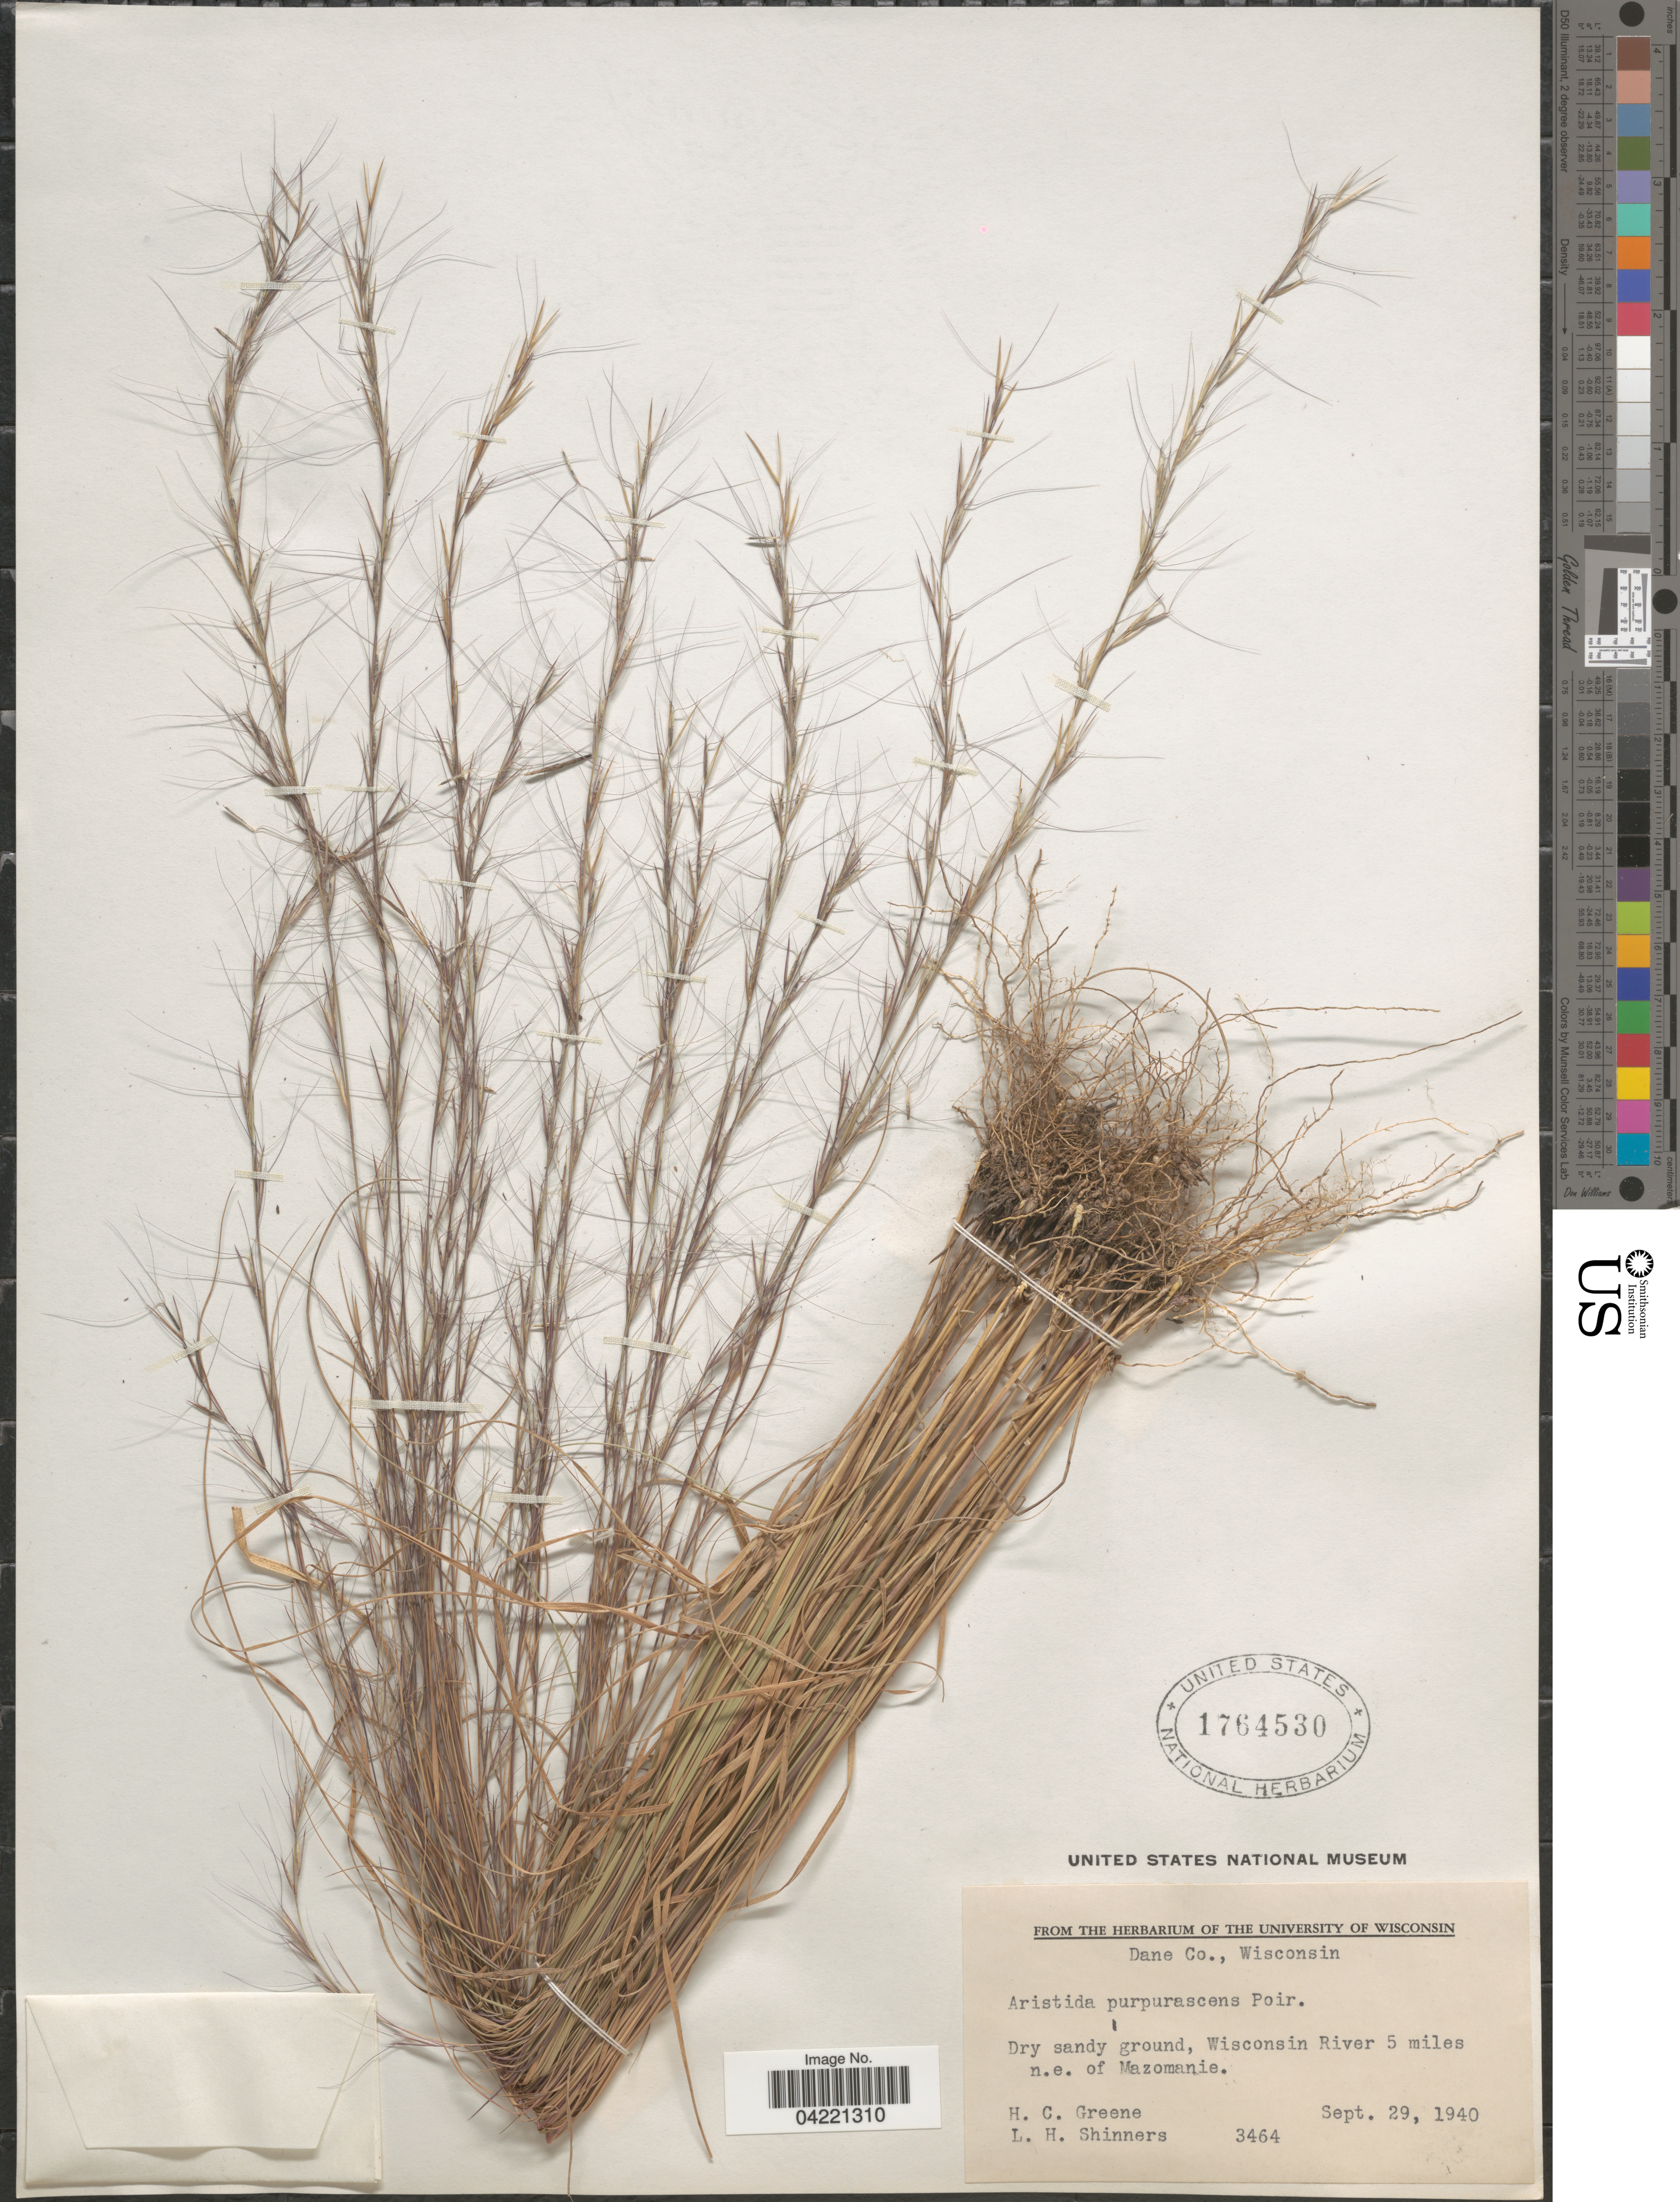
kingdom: Plantae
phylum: Tracheophyta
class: Liliopsida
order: Poales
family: Poaceae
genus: Aristida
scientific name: Aristida purpurascens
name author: Poir.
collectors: H. C. Greene & L. H. Shinners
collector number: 3464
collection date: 1940-09-29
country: United States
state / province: Wisconsin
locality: Dane Co. Dry sandy ground, Wisconsin River 5 miles n.e. of Mazomanie.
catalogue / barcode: US 1764530